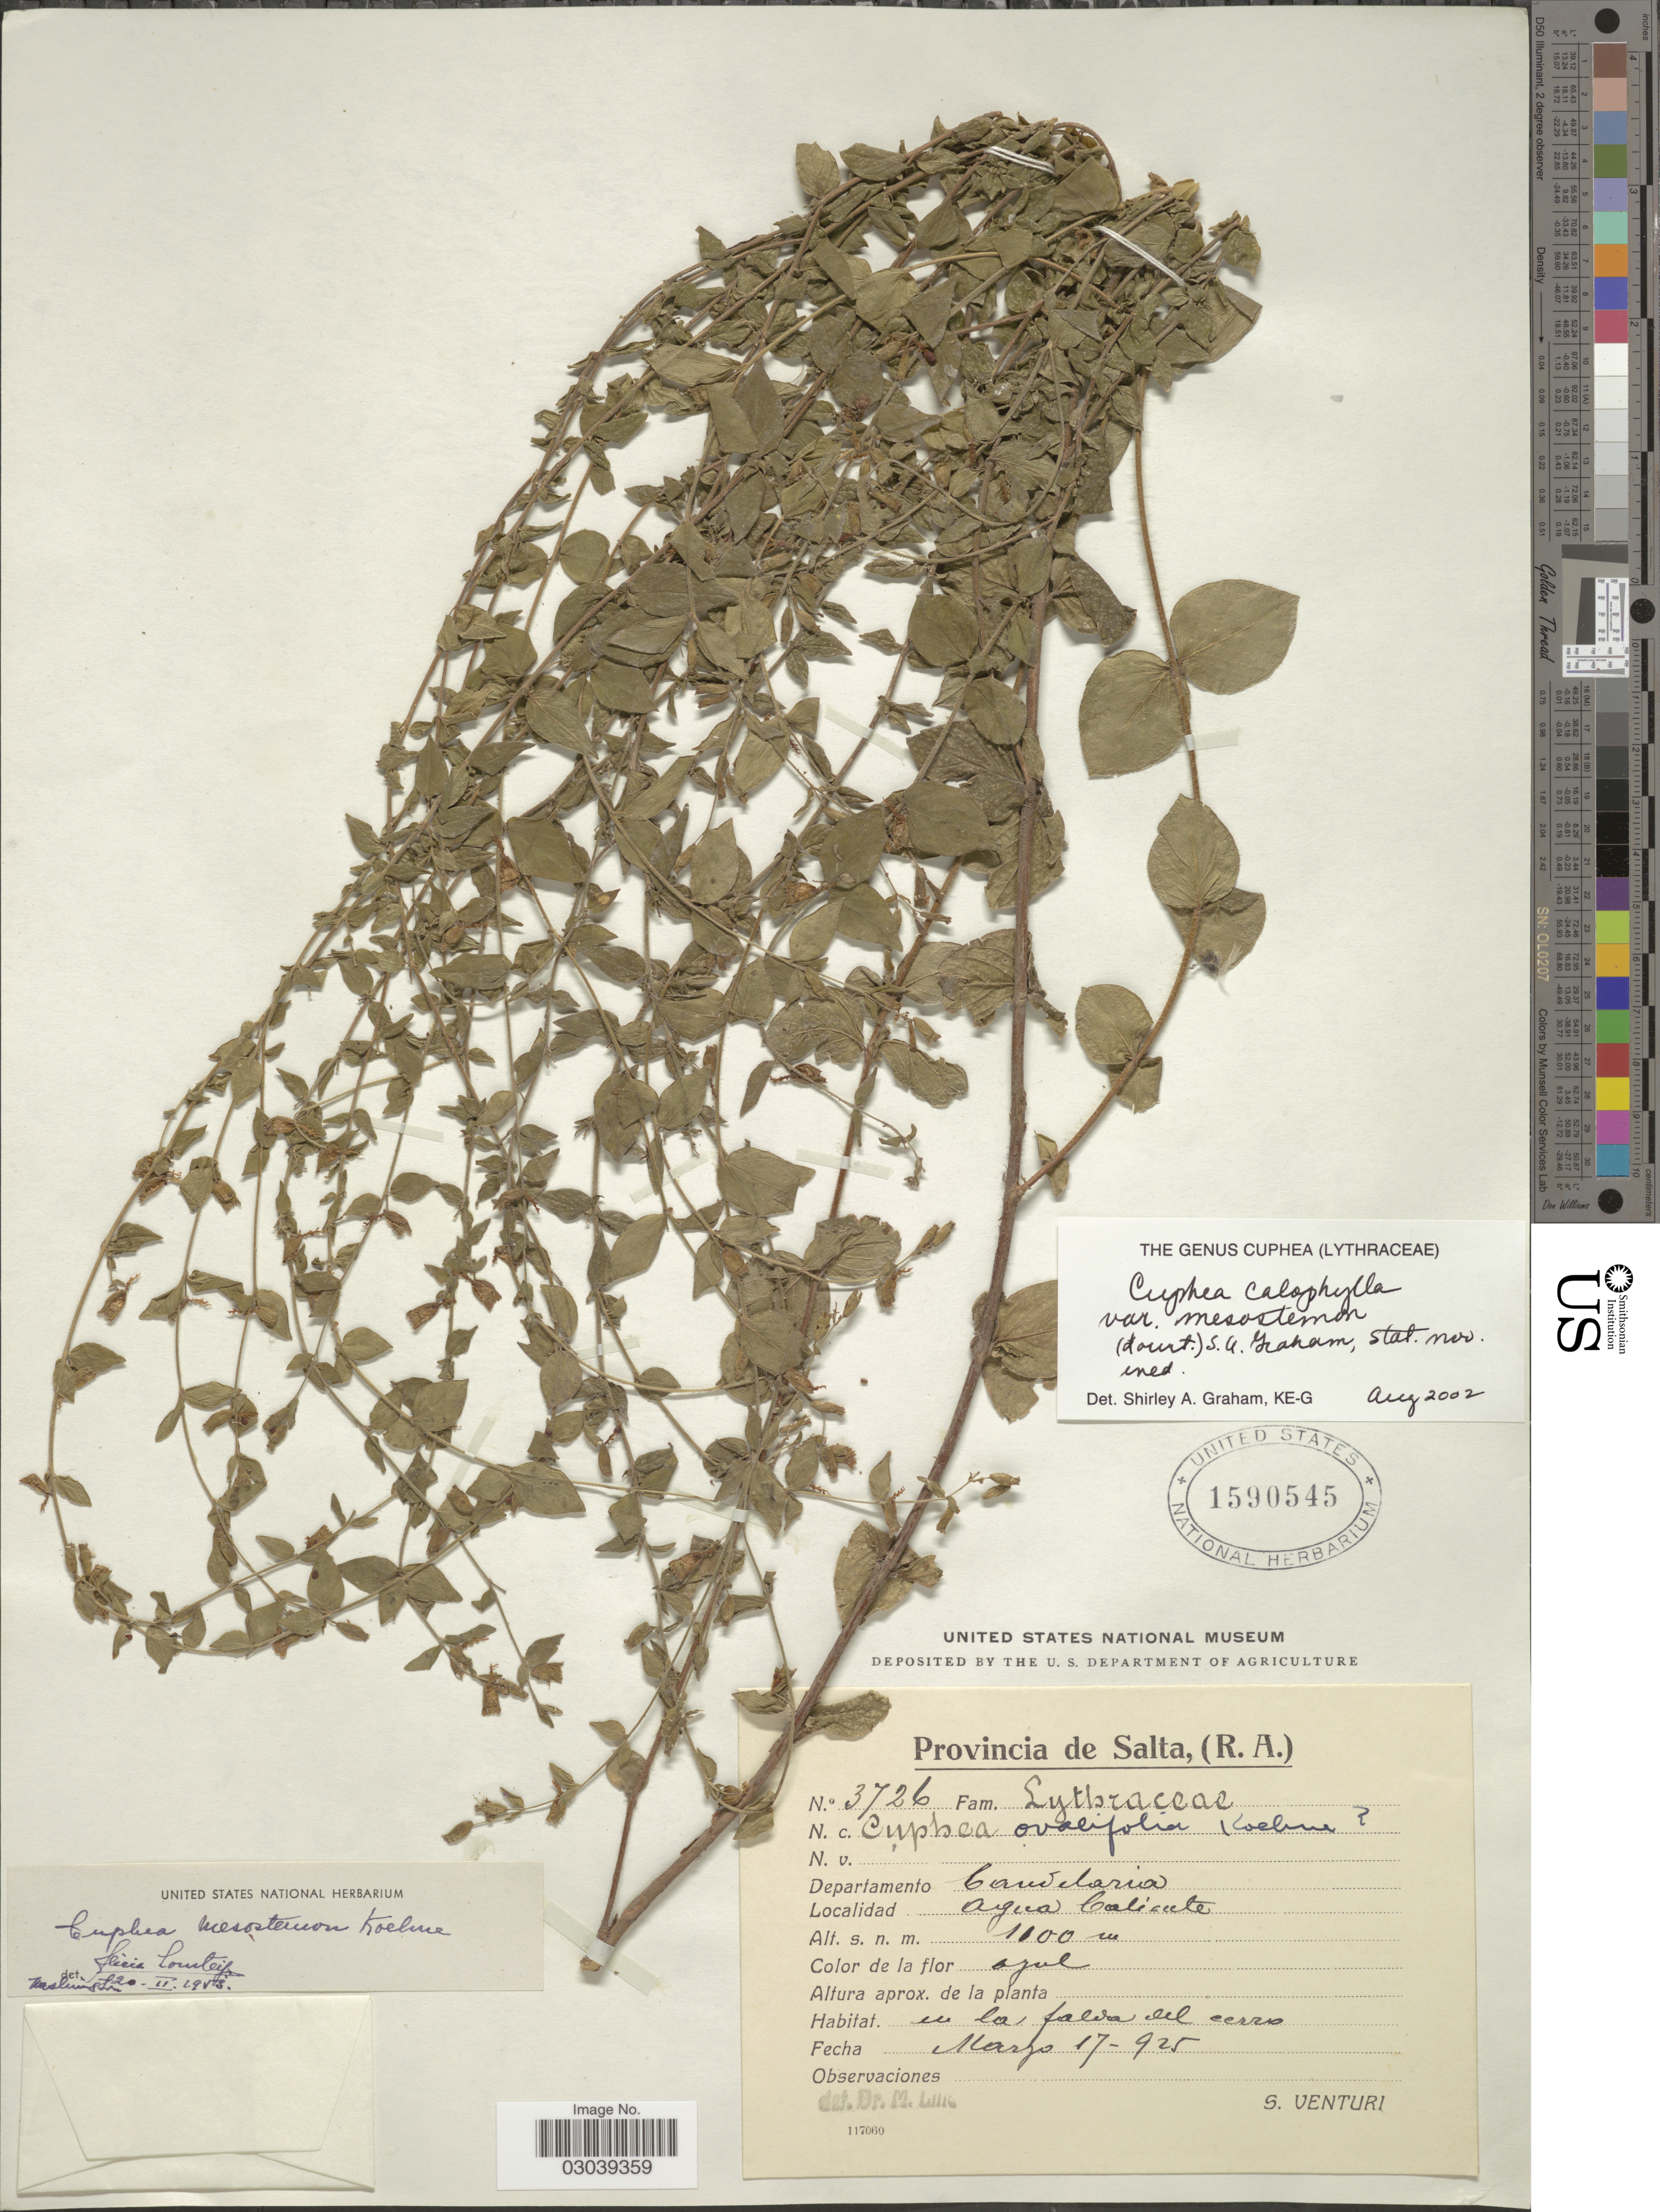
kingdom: Plantae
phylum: Tracheophyta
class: Magnoliopsida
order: Myrtales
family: Lythraceae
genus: Cuphea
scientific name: Cuphea calophylla subsp. mesostemon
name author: (Koehne) Lourteig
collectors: S. Venturi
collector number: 3726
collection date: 1925-03-17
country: Argentina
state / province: Salta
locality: Departamento Candelaria. Agua Caliente.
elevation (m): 1100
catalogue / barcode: US 1590545